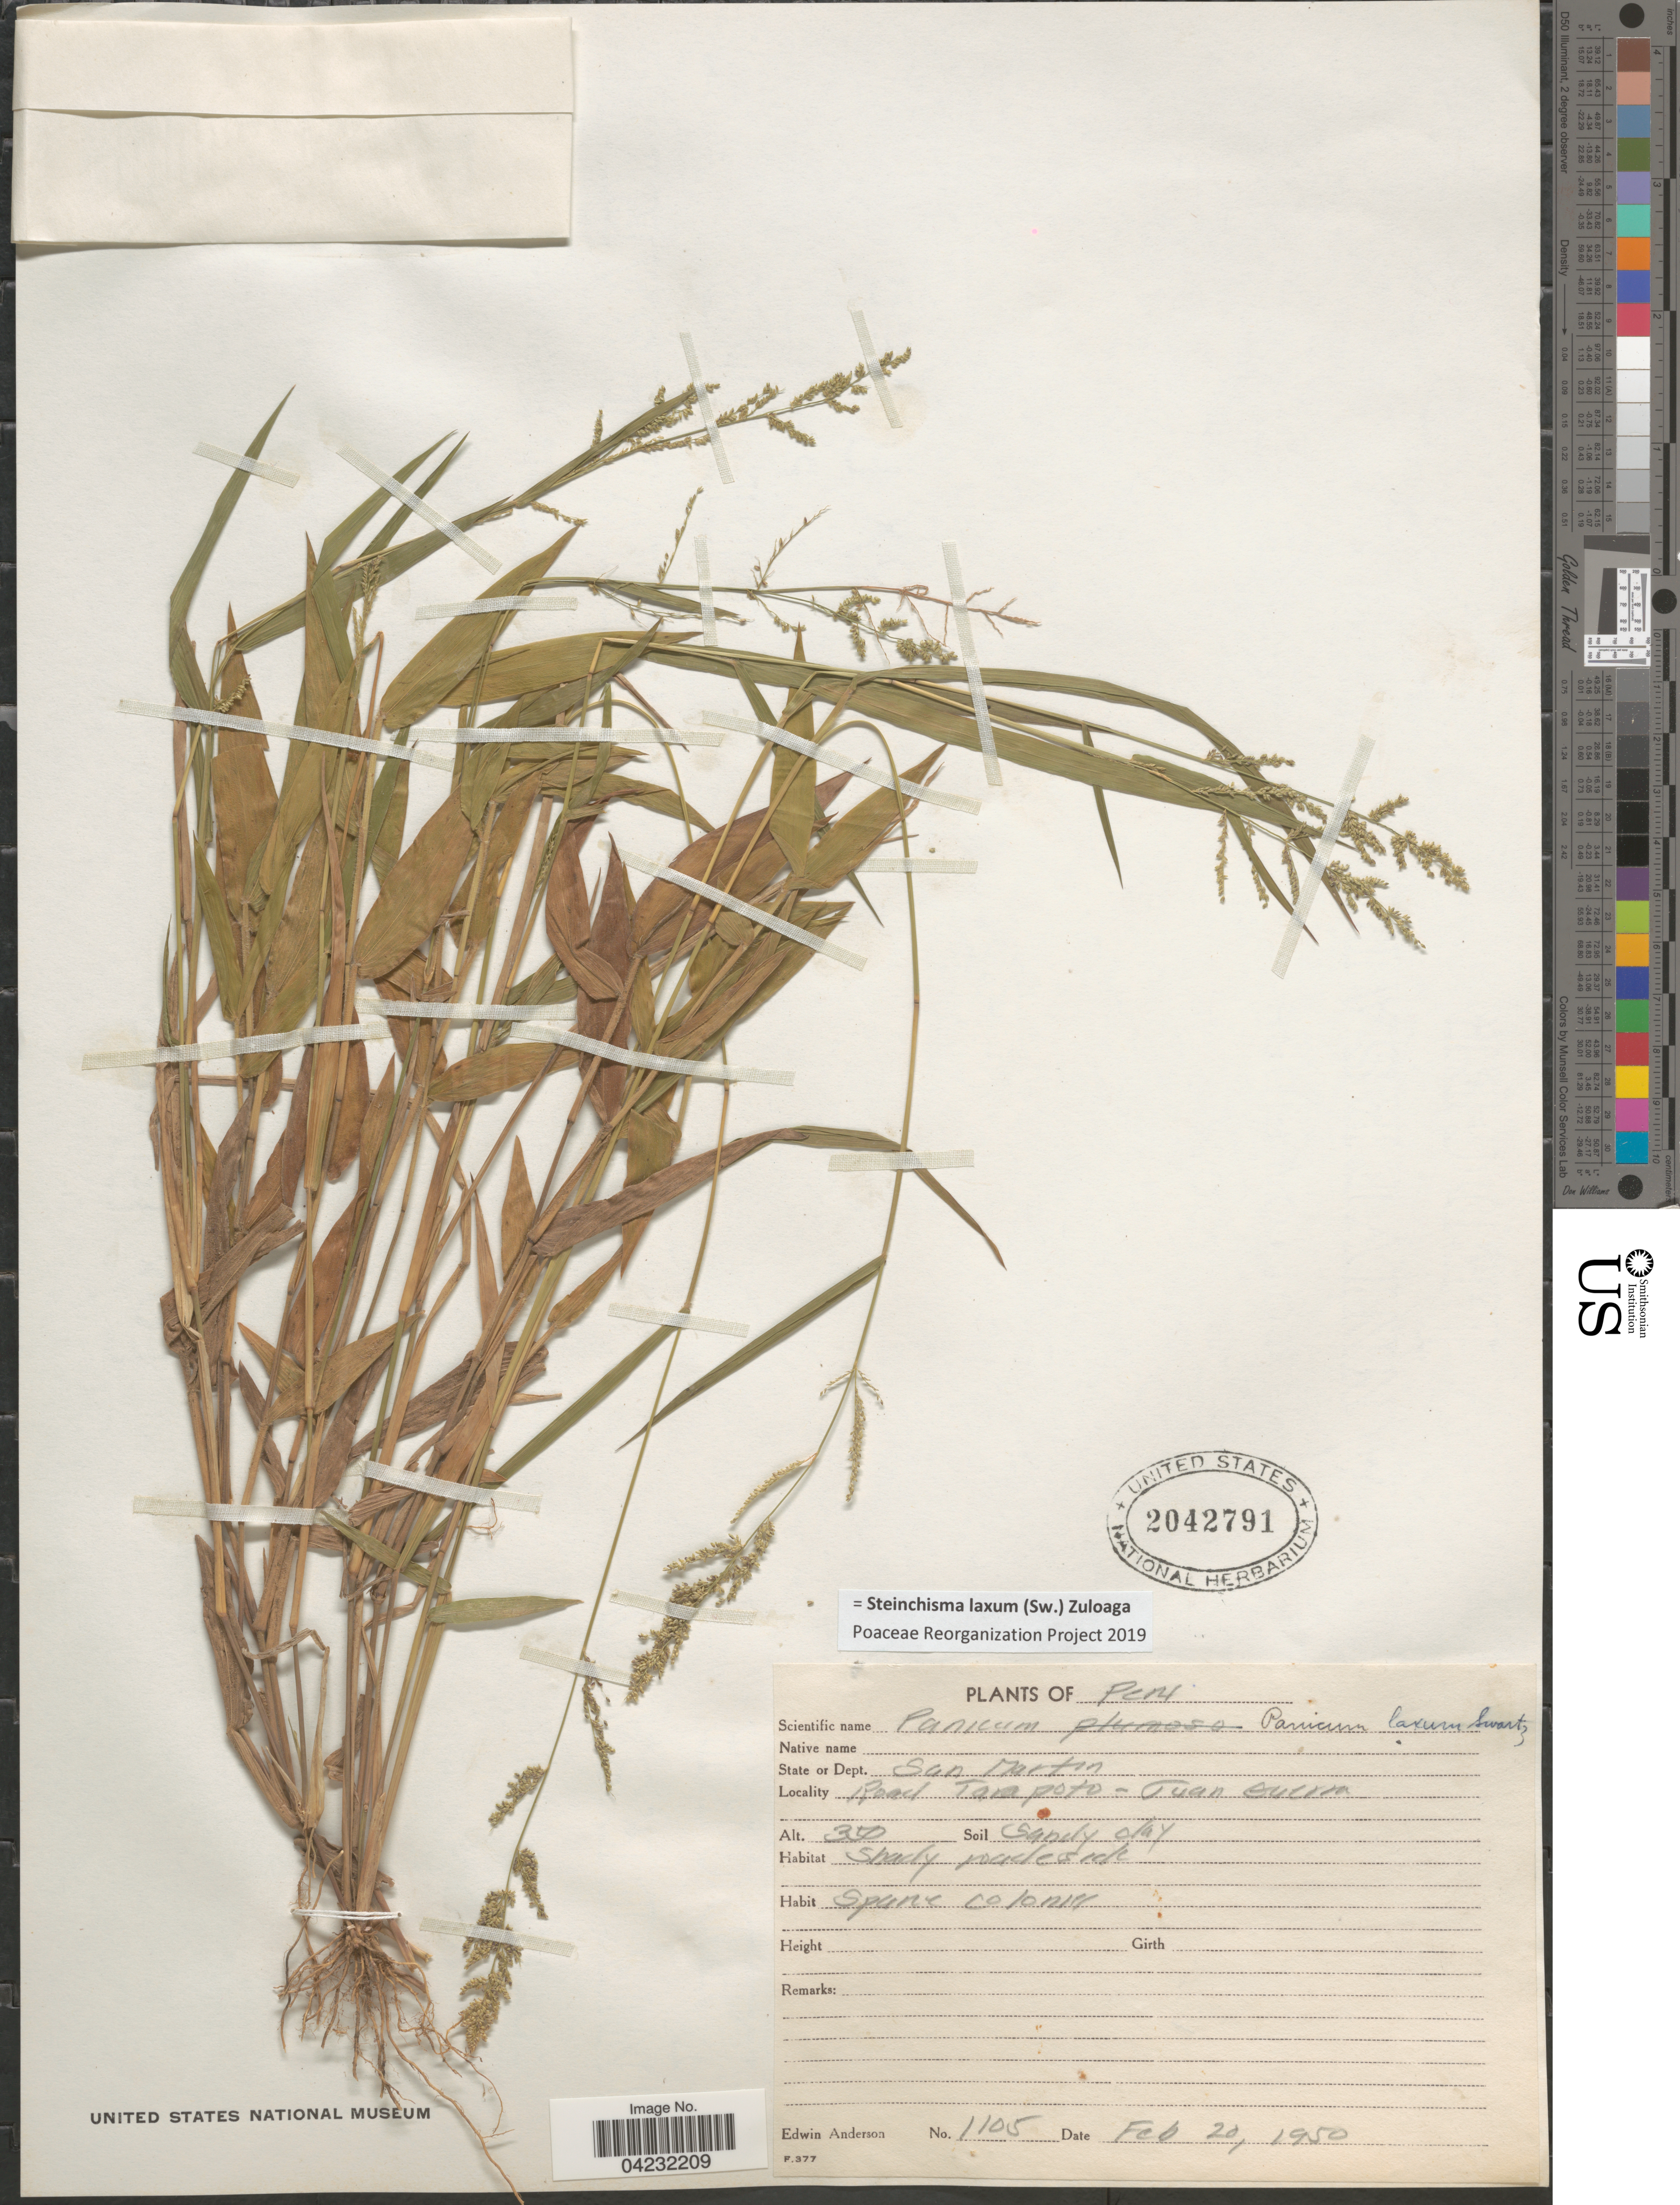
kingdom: Plantae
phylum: Tracheophyta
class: Liliopsida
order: Poales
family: Poaceae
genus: Steinchisma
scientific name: Steinchisma laxum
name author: (Sw.) Zuloaga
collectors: E. Anderson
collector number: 1105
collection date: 1950-02-20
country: Peru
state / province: San Martín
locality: State of Dept. San Martin Road Tarapoto - Juan Guerra.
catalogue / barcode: US 2042791